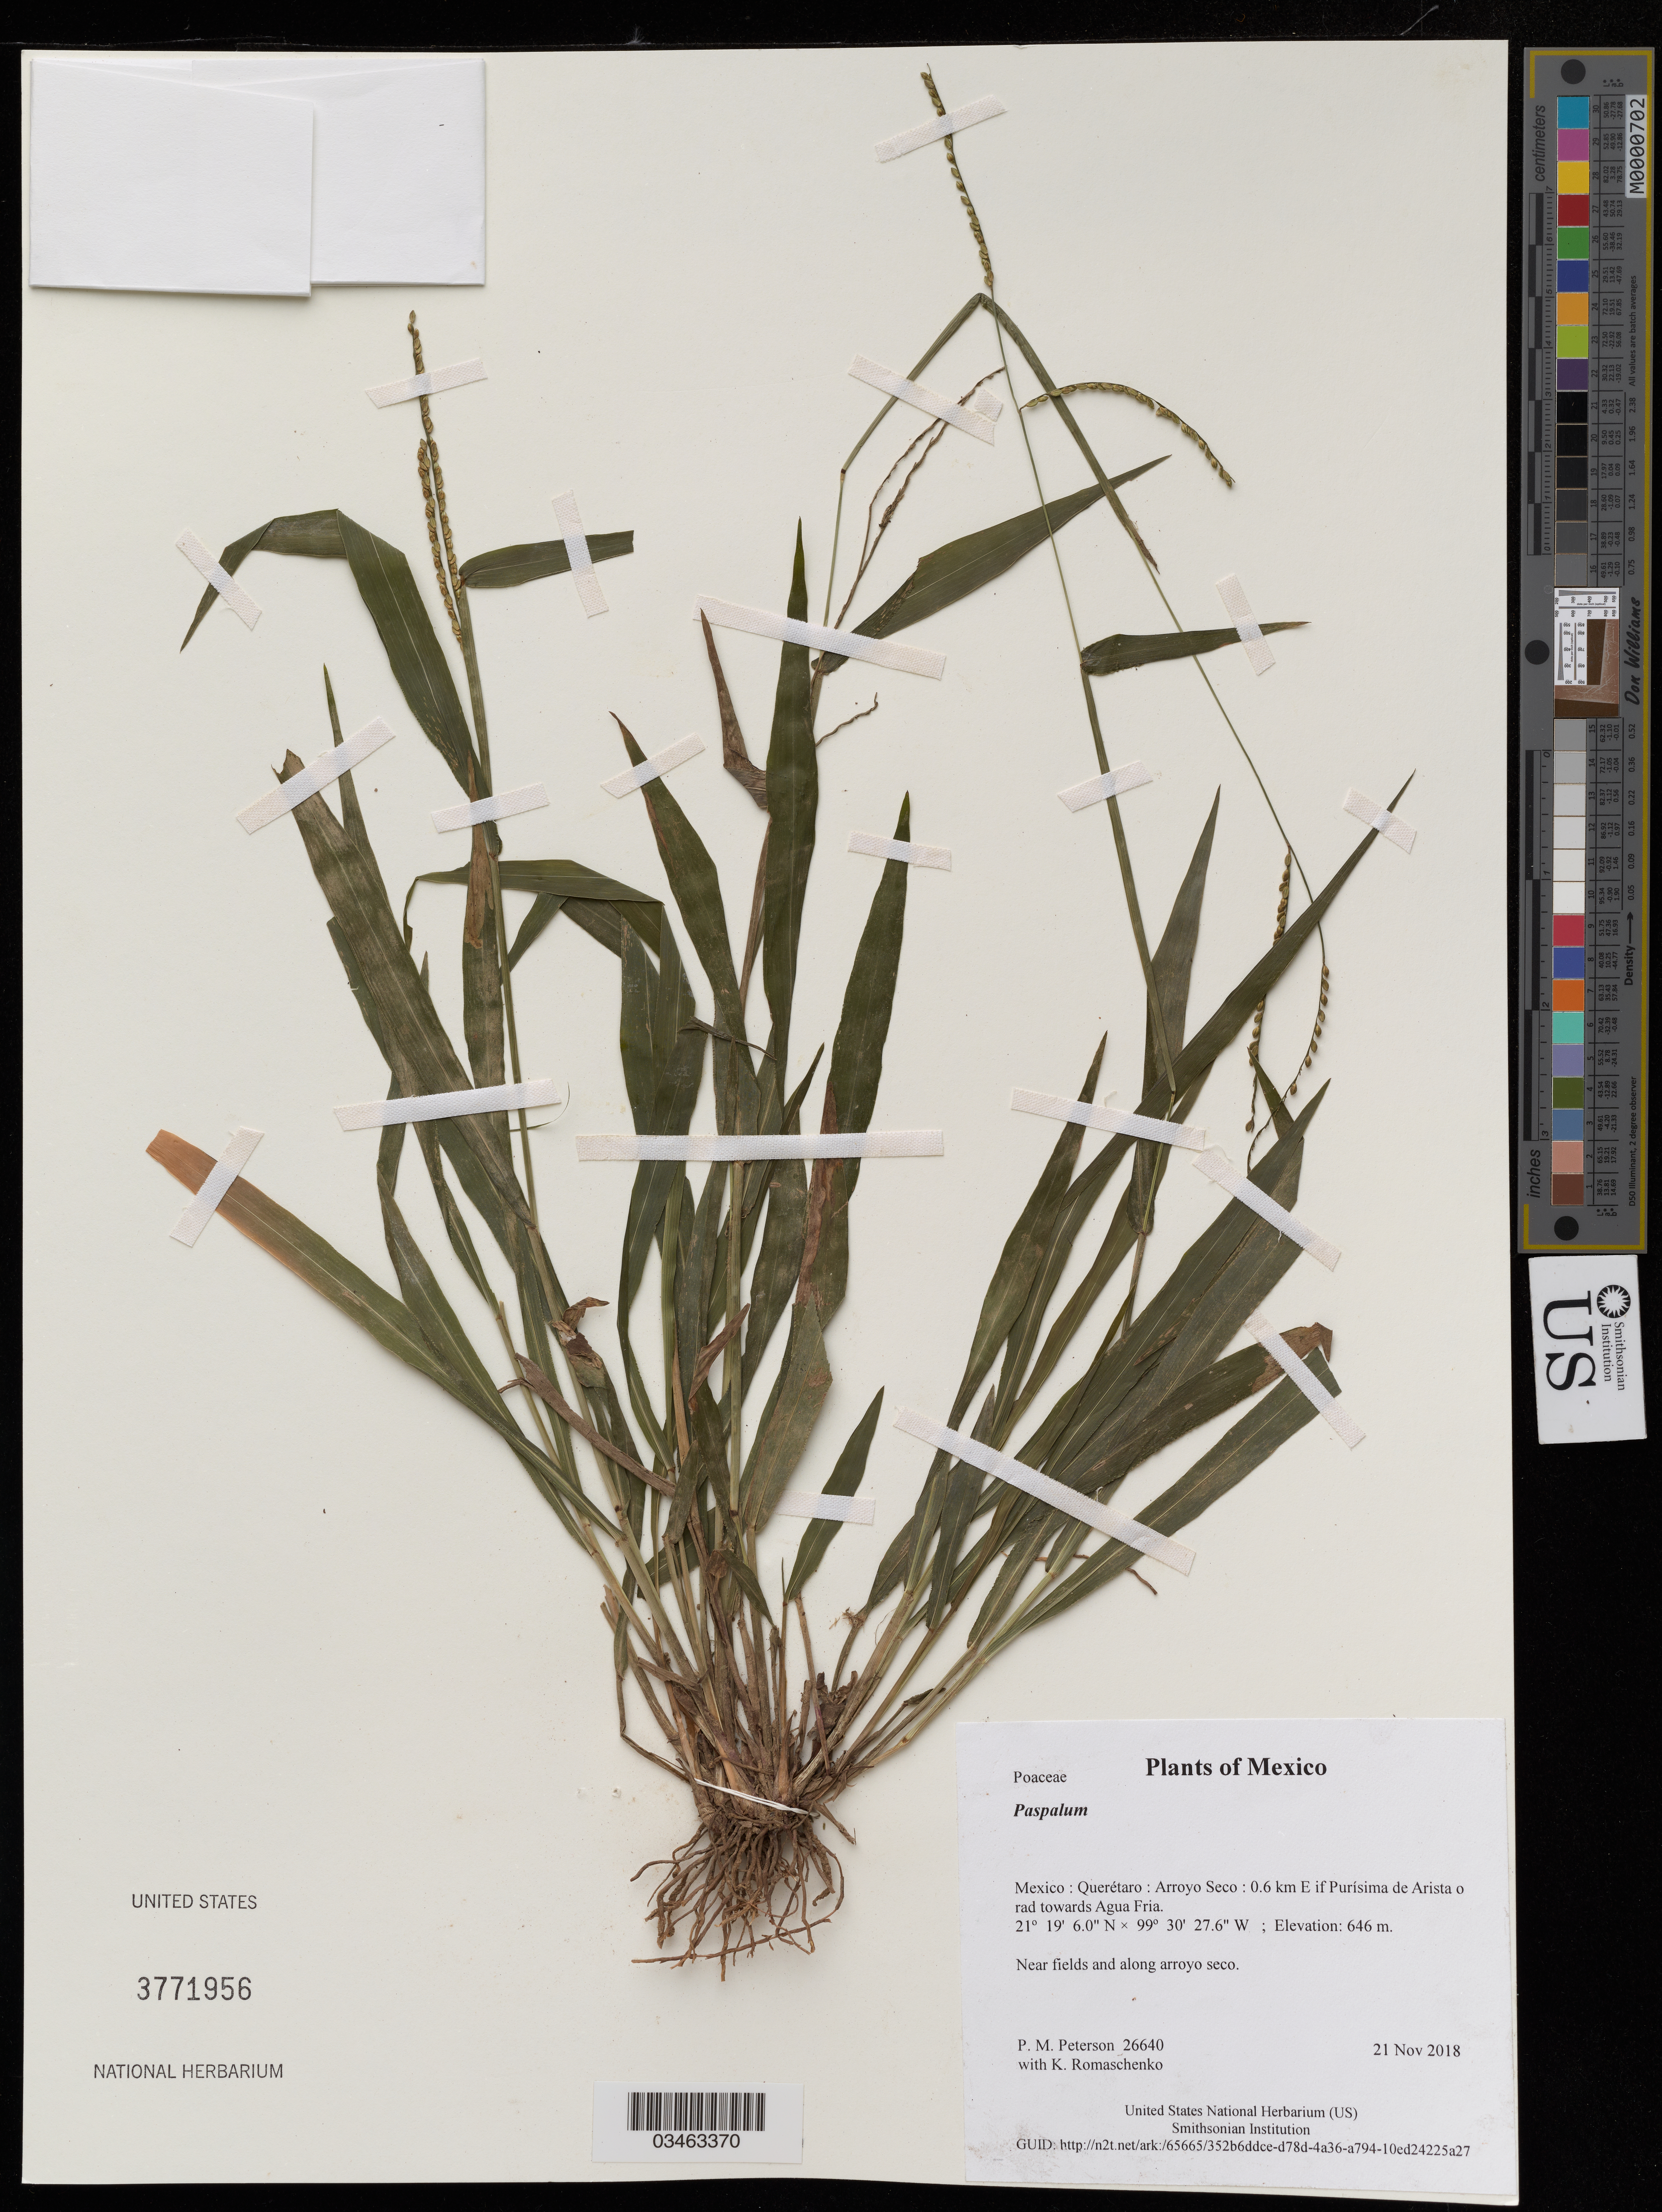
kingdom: Plantae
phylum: Tracheophyta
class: Liliopsida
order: Poales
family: Poaceae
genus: Paspalum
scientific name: Paspalum sp.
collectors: P. M. Peterson & K. Romaschenko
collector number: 26640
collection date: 2018-11-21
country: Mexico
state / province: Querétaro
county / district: Arroyo Seco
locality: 0.6 km E if Purísima de Arista o rad towards Agua Fria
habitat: Near fields and along arroyo seco.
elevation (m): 646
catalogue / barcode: US 3771956